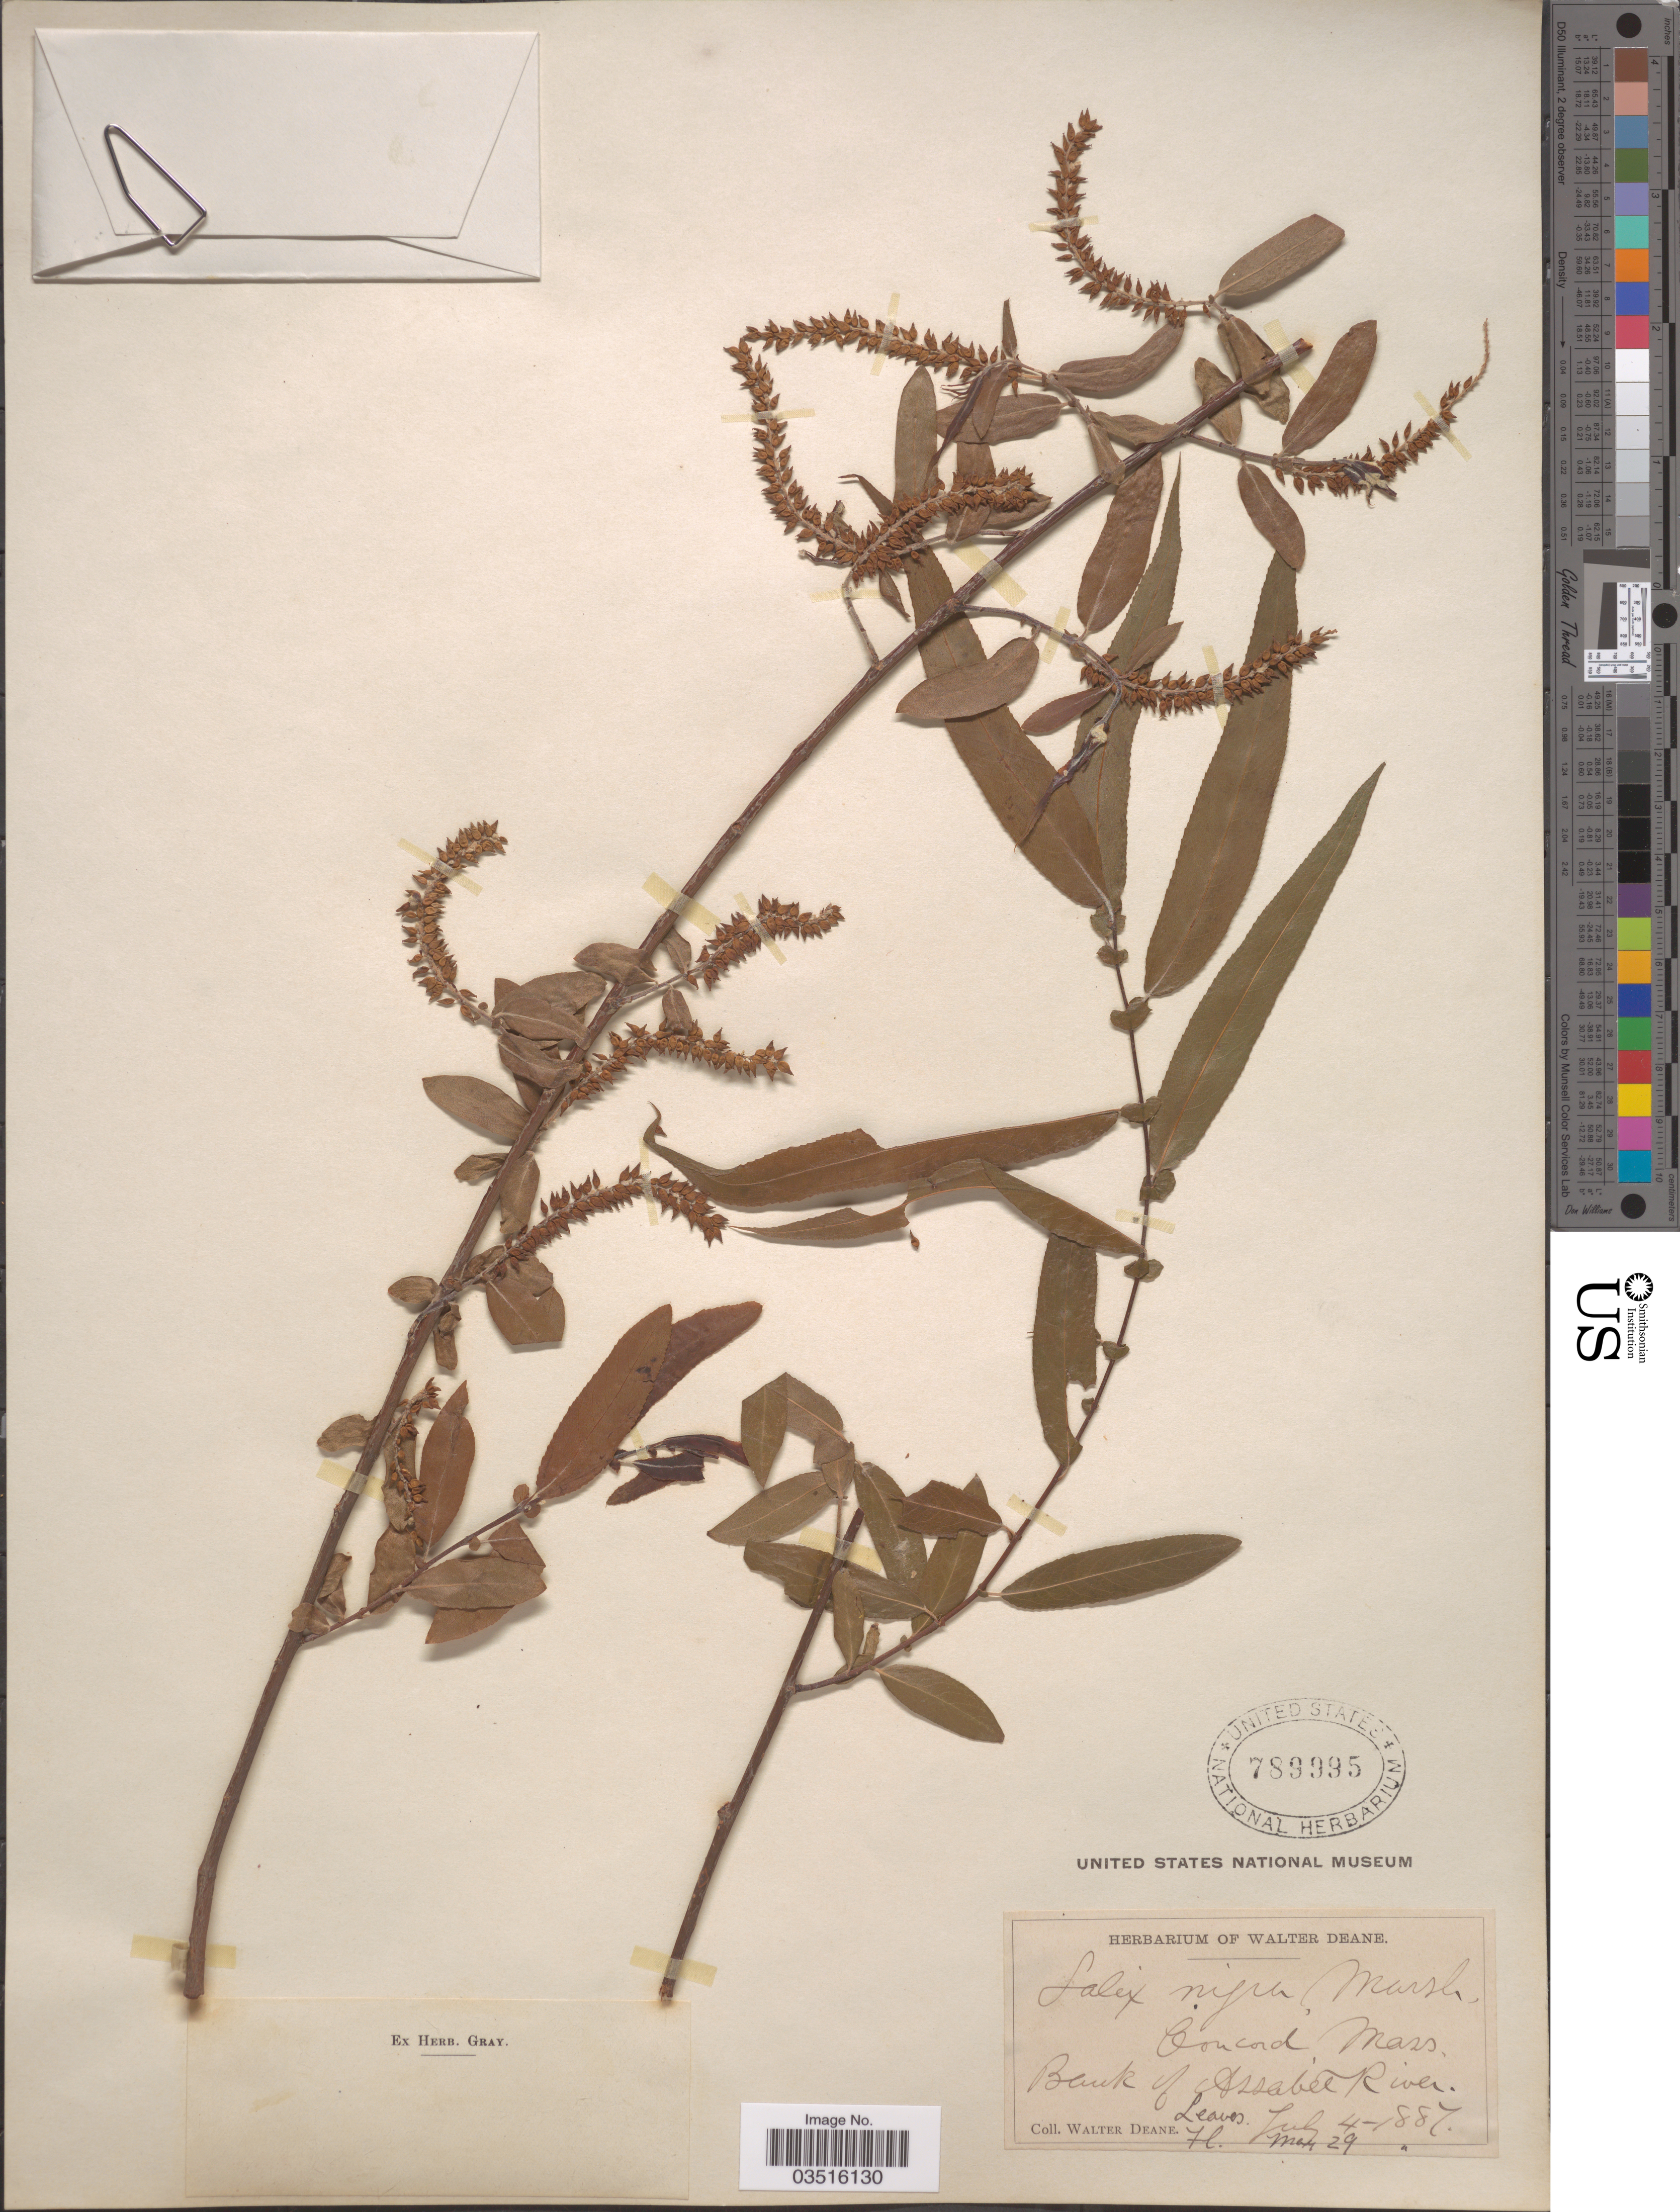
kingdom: Plantae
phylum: Tracheophyta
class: Magnoliopsida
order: Malpighiales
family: Salicaceae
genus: Salix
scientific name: Salix nigra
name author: Marshall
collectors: W. Deane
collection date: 1887-05-29/1887-07-04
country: United States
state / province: Massachusetts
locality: Concord. Bank of Assabet River.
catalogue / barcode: US 789995